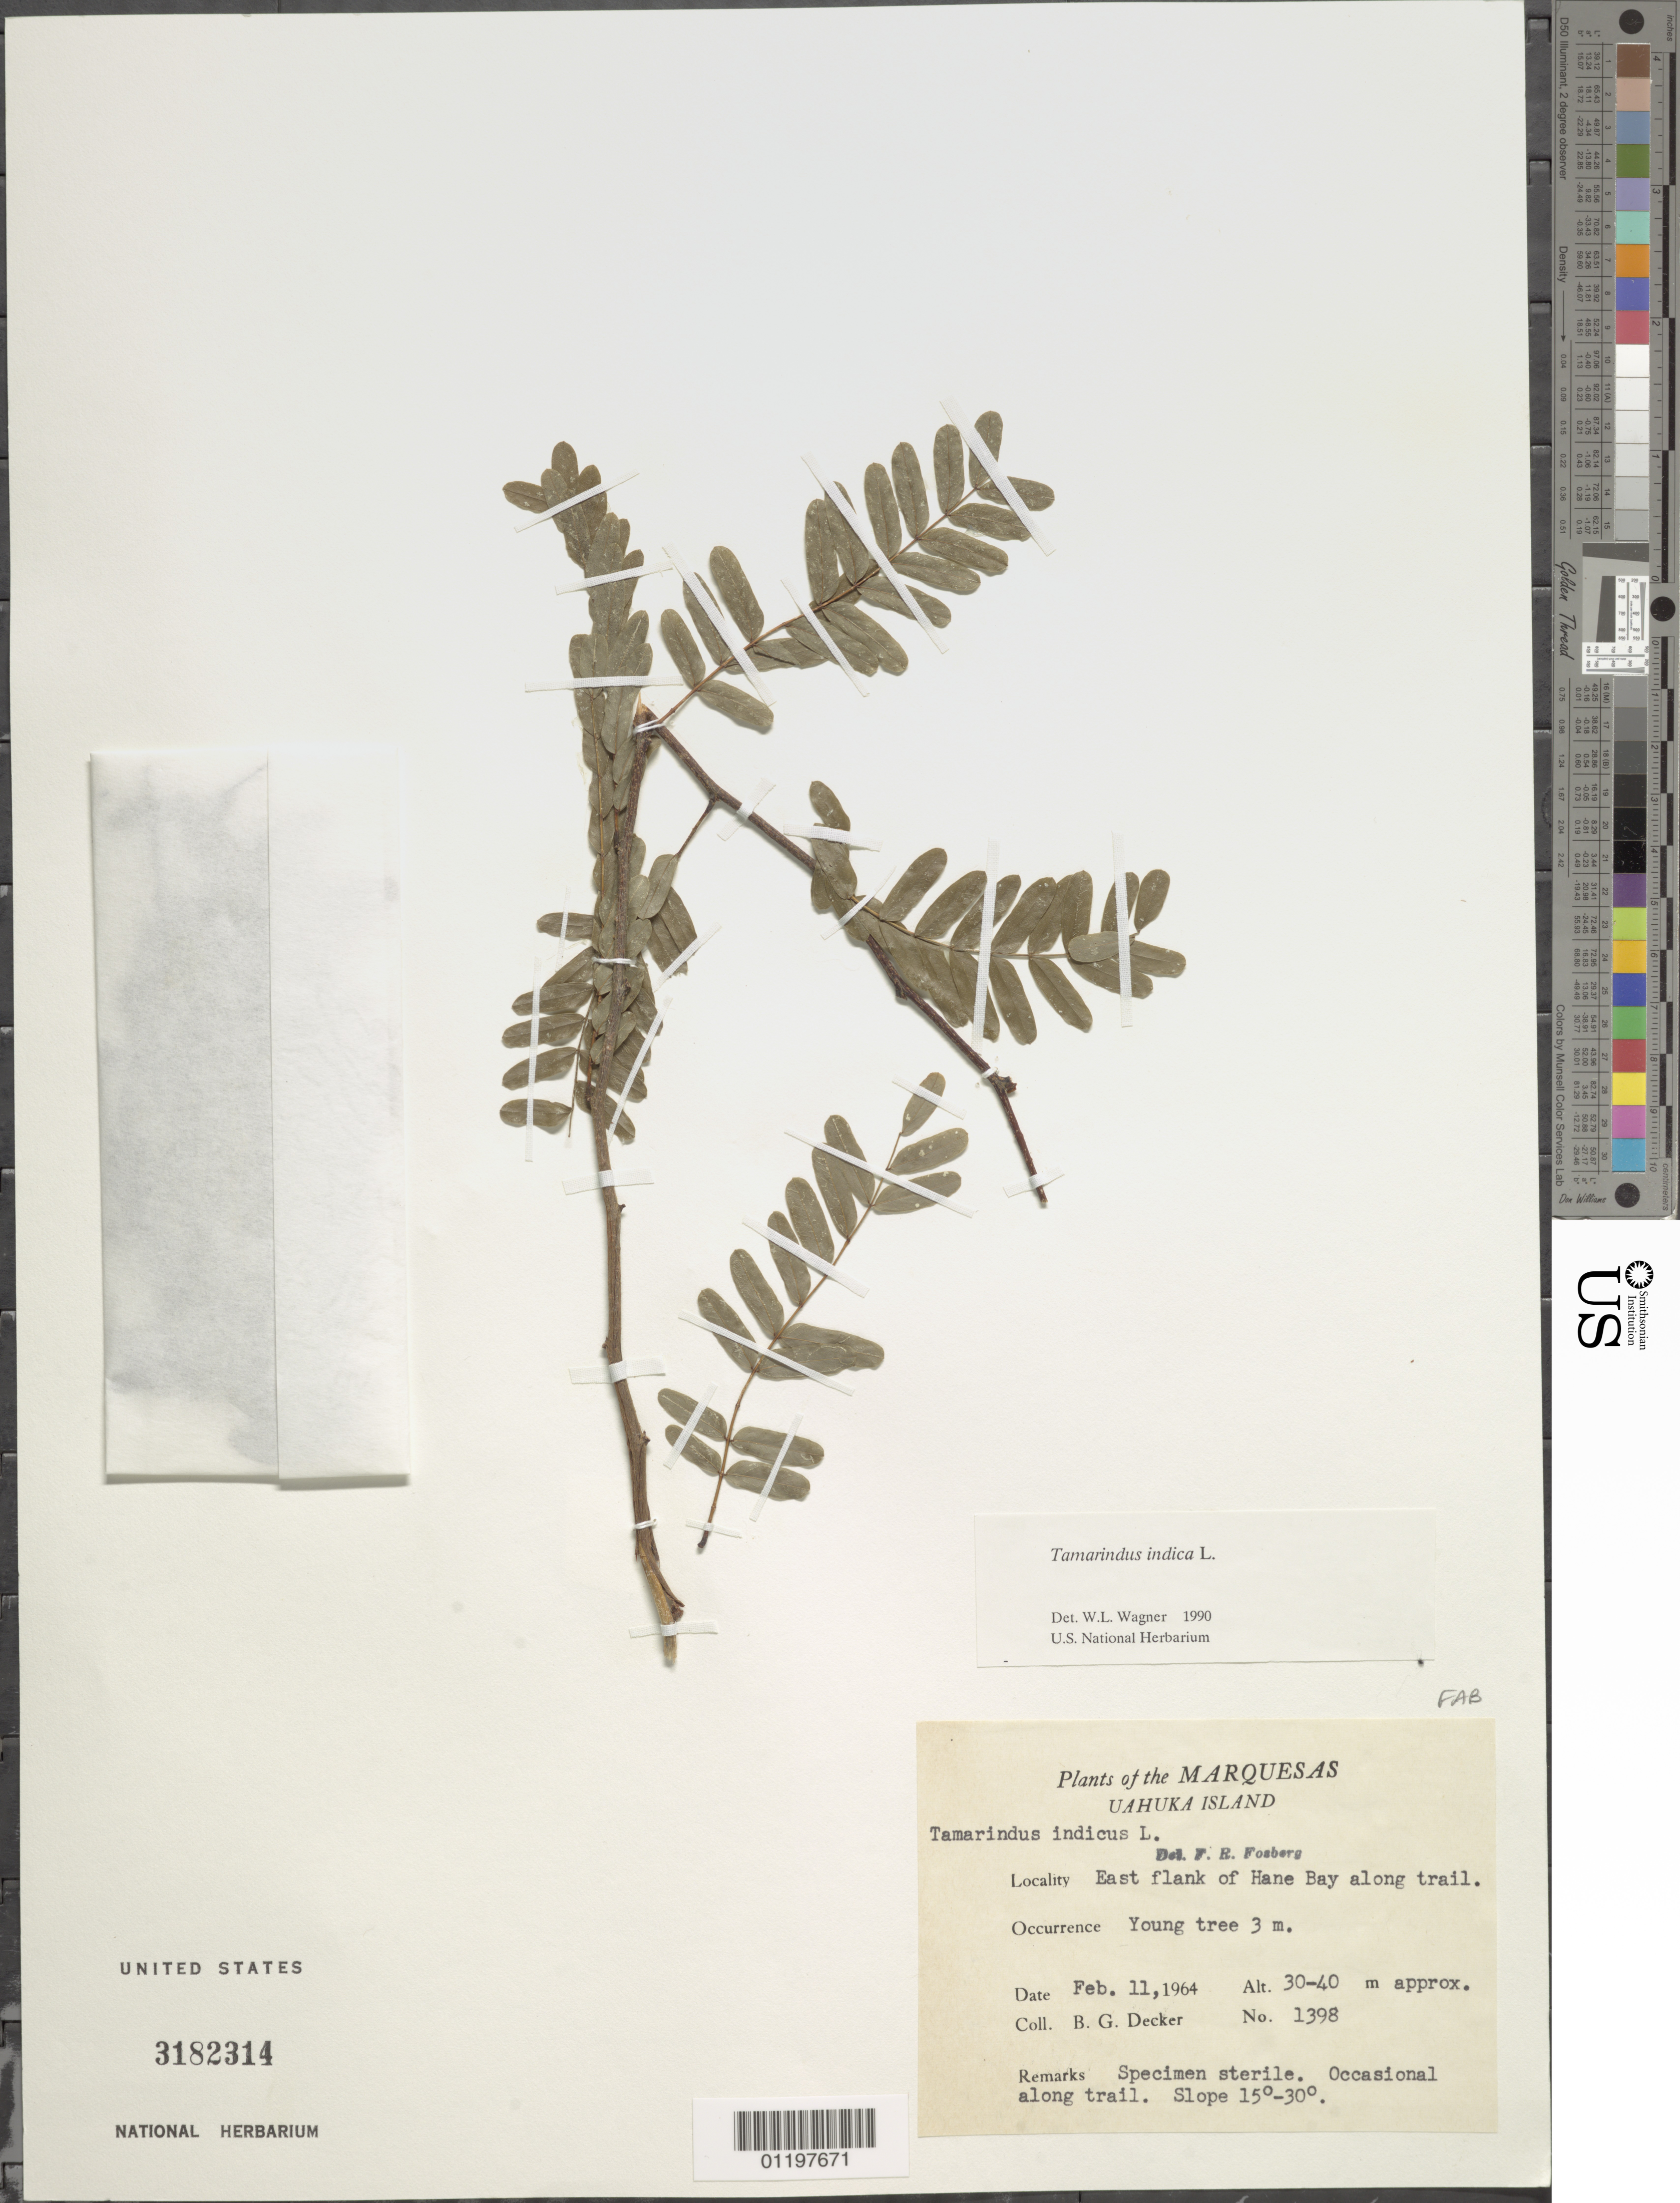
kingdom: Plantae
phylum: Tracheophyta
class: Magnoliopsida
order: Fabales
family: Fabaceae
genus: Tamarindus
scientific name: Tamarindus indica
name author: L.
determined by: Wagner, W. L., (BOT), Smithsonian Institution - National Museum of Natural History (UNITED STATES)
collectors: B. G. Decker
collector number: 1398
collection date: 1964-02-11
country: French Polynesia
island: Ua Huka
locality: E flank of Hane Bay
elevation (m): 30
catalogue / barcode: US 3182314